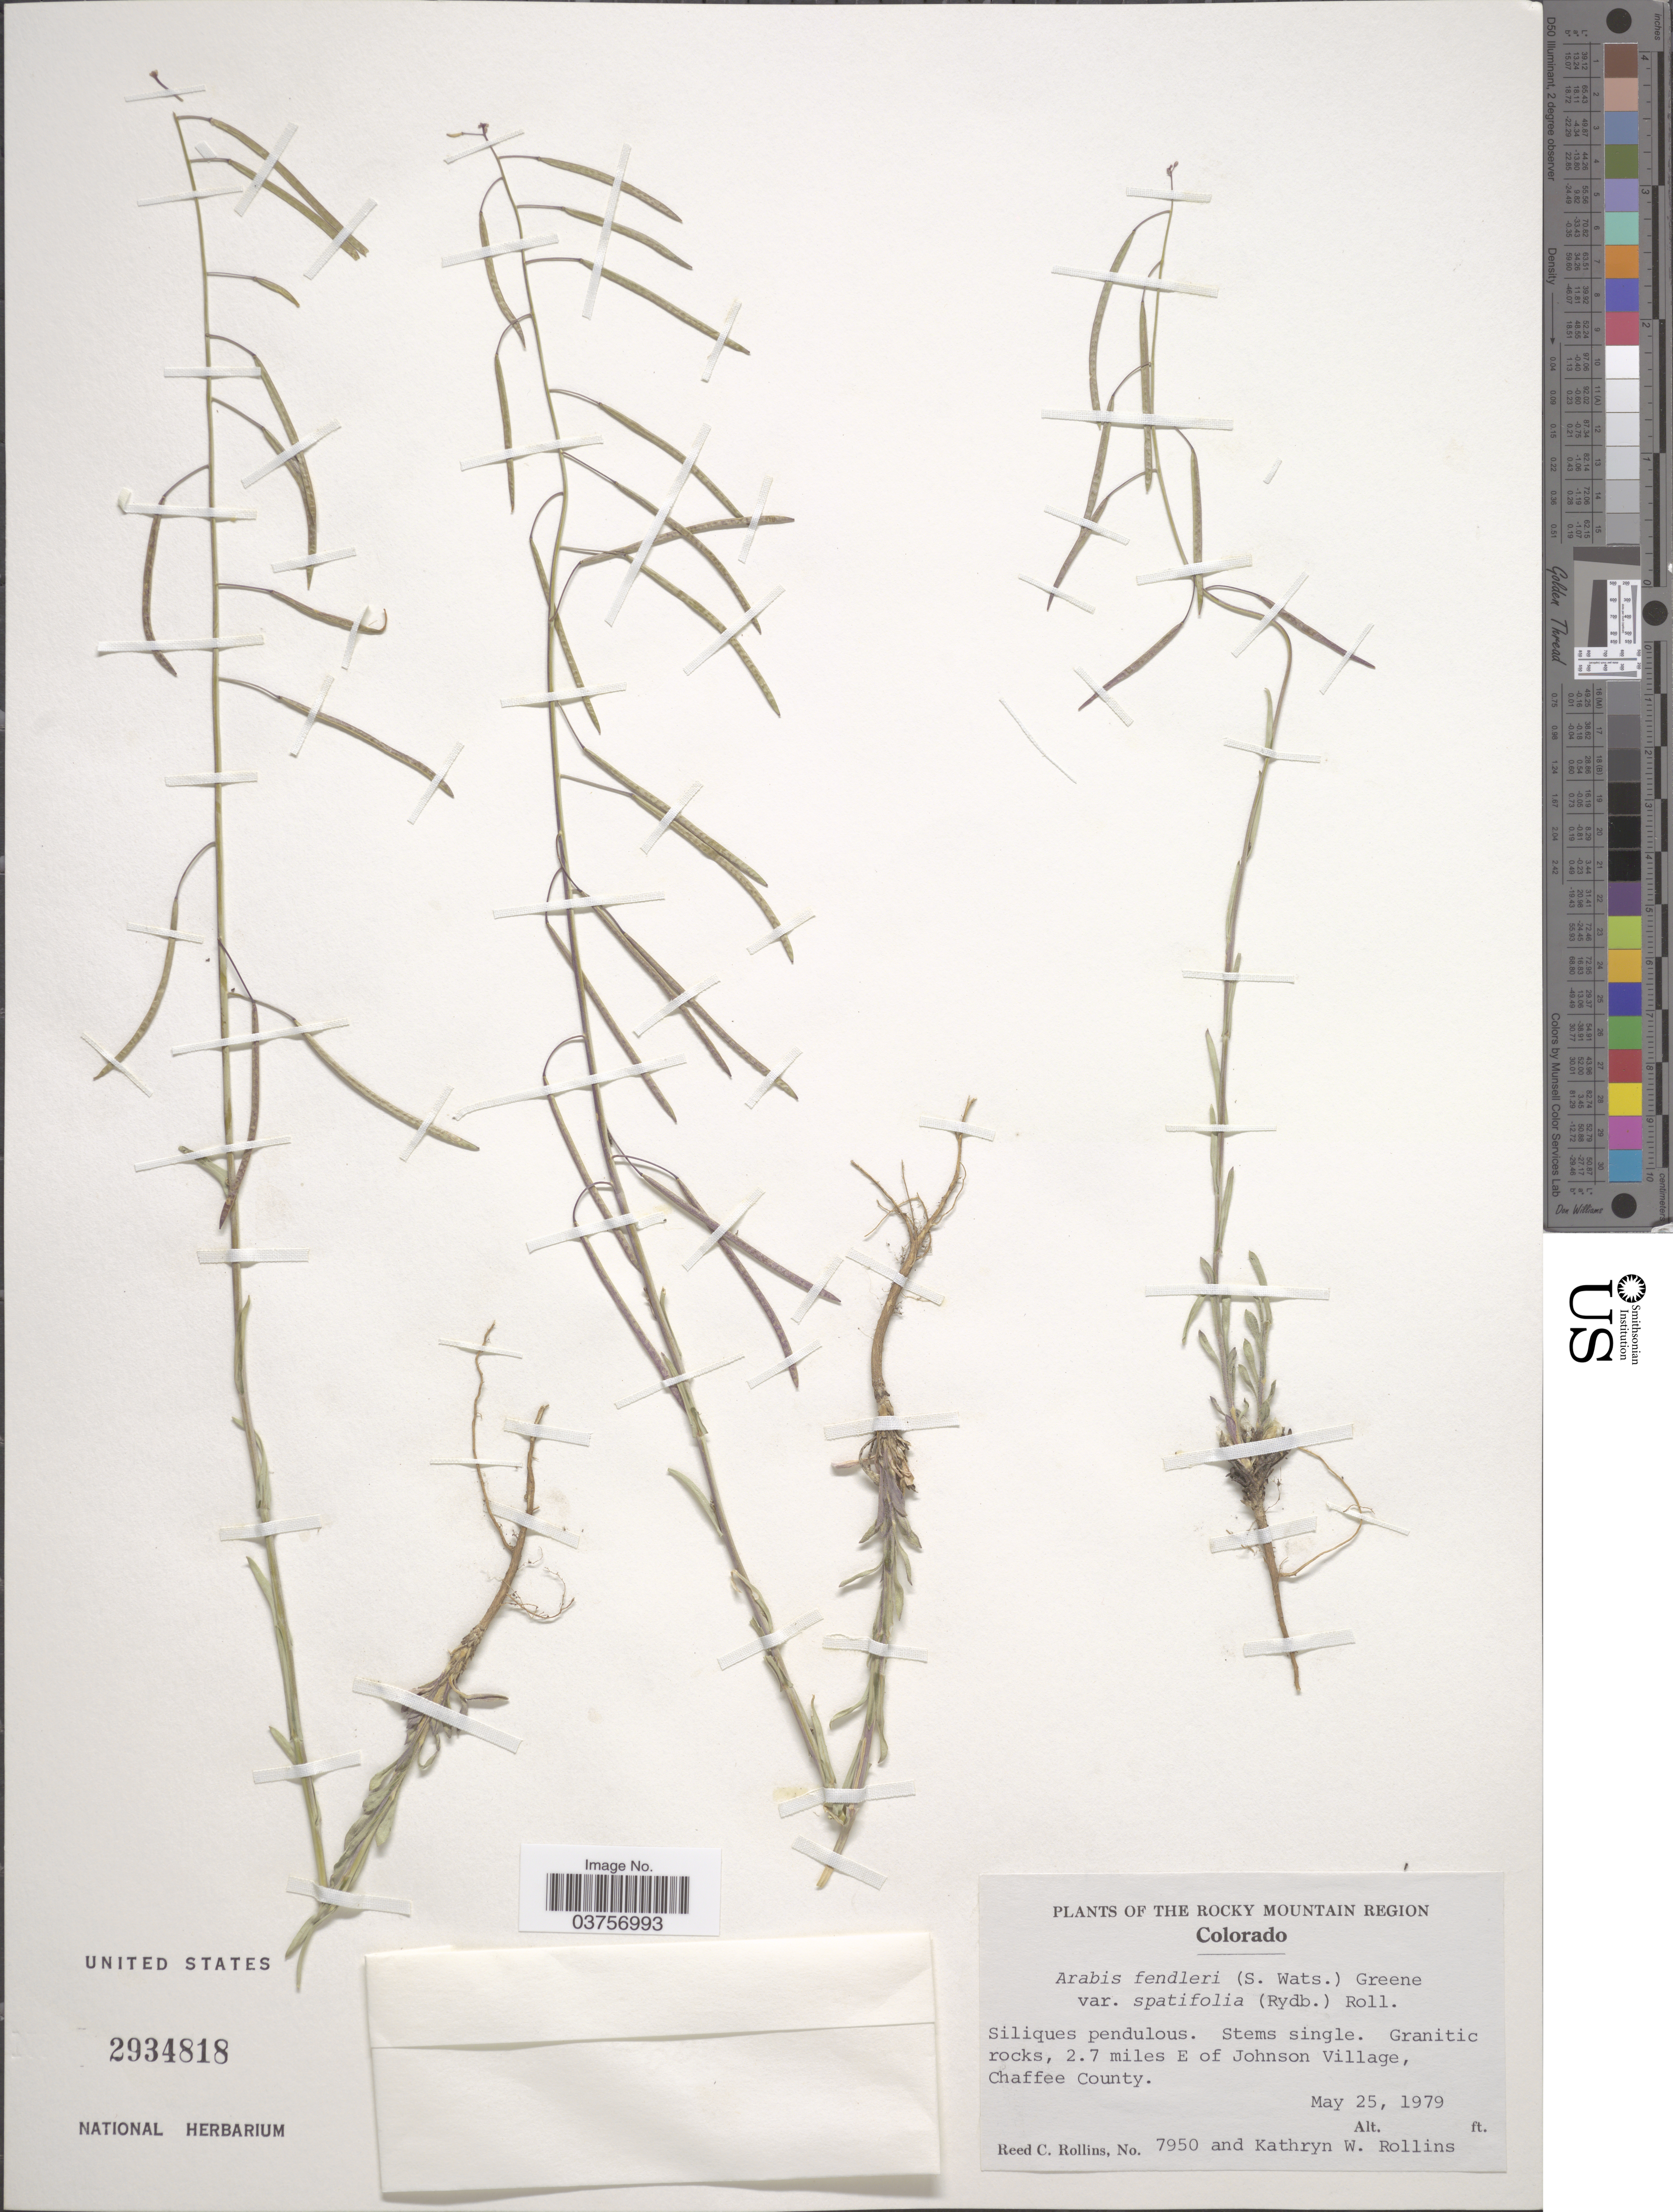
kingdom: Plantae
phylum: Tracheophyta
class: Magnoliopsida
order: Brassicales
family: Brassicaceae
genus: Arabis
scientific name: Arabis fendleri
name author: (S. Watson) Greene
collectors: R. C. Rollins & K. W. Rollins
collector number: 7950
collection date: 1979-05-25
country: United States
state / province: Colorado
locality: The Rocky Mountain Region. 2.7 miles E of Johnson Village, Chaffee County.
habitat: granitic rocks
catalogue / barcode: US 2934818